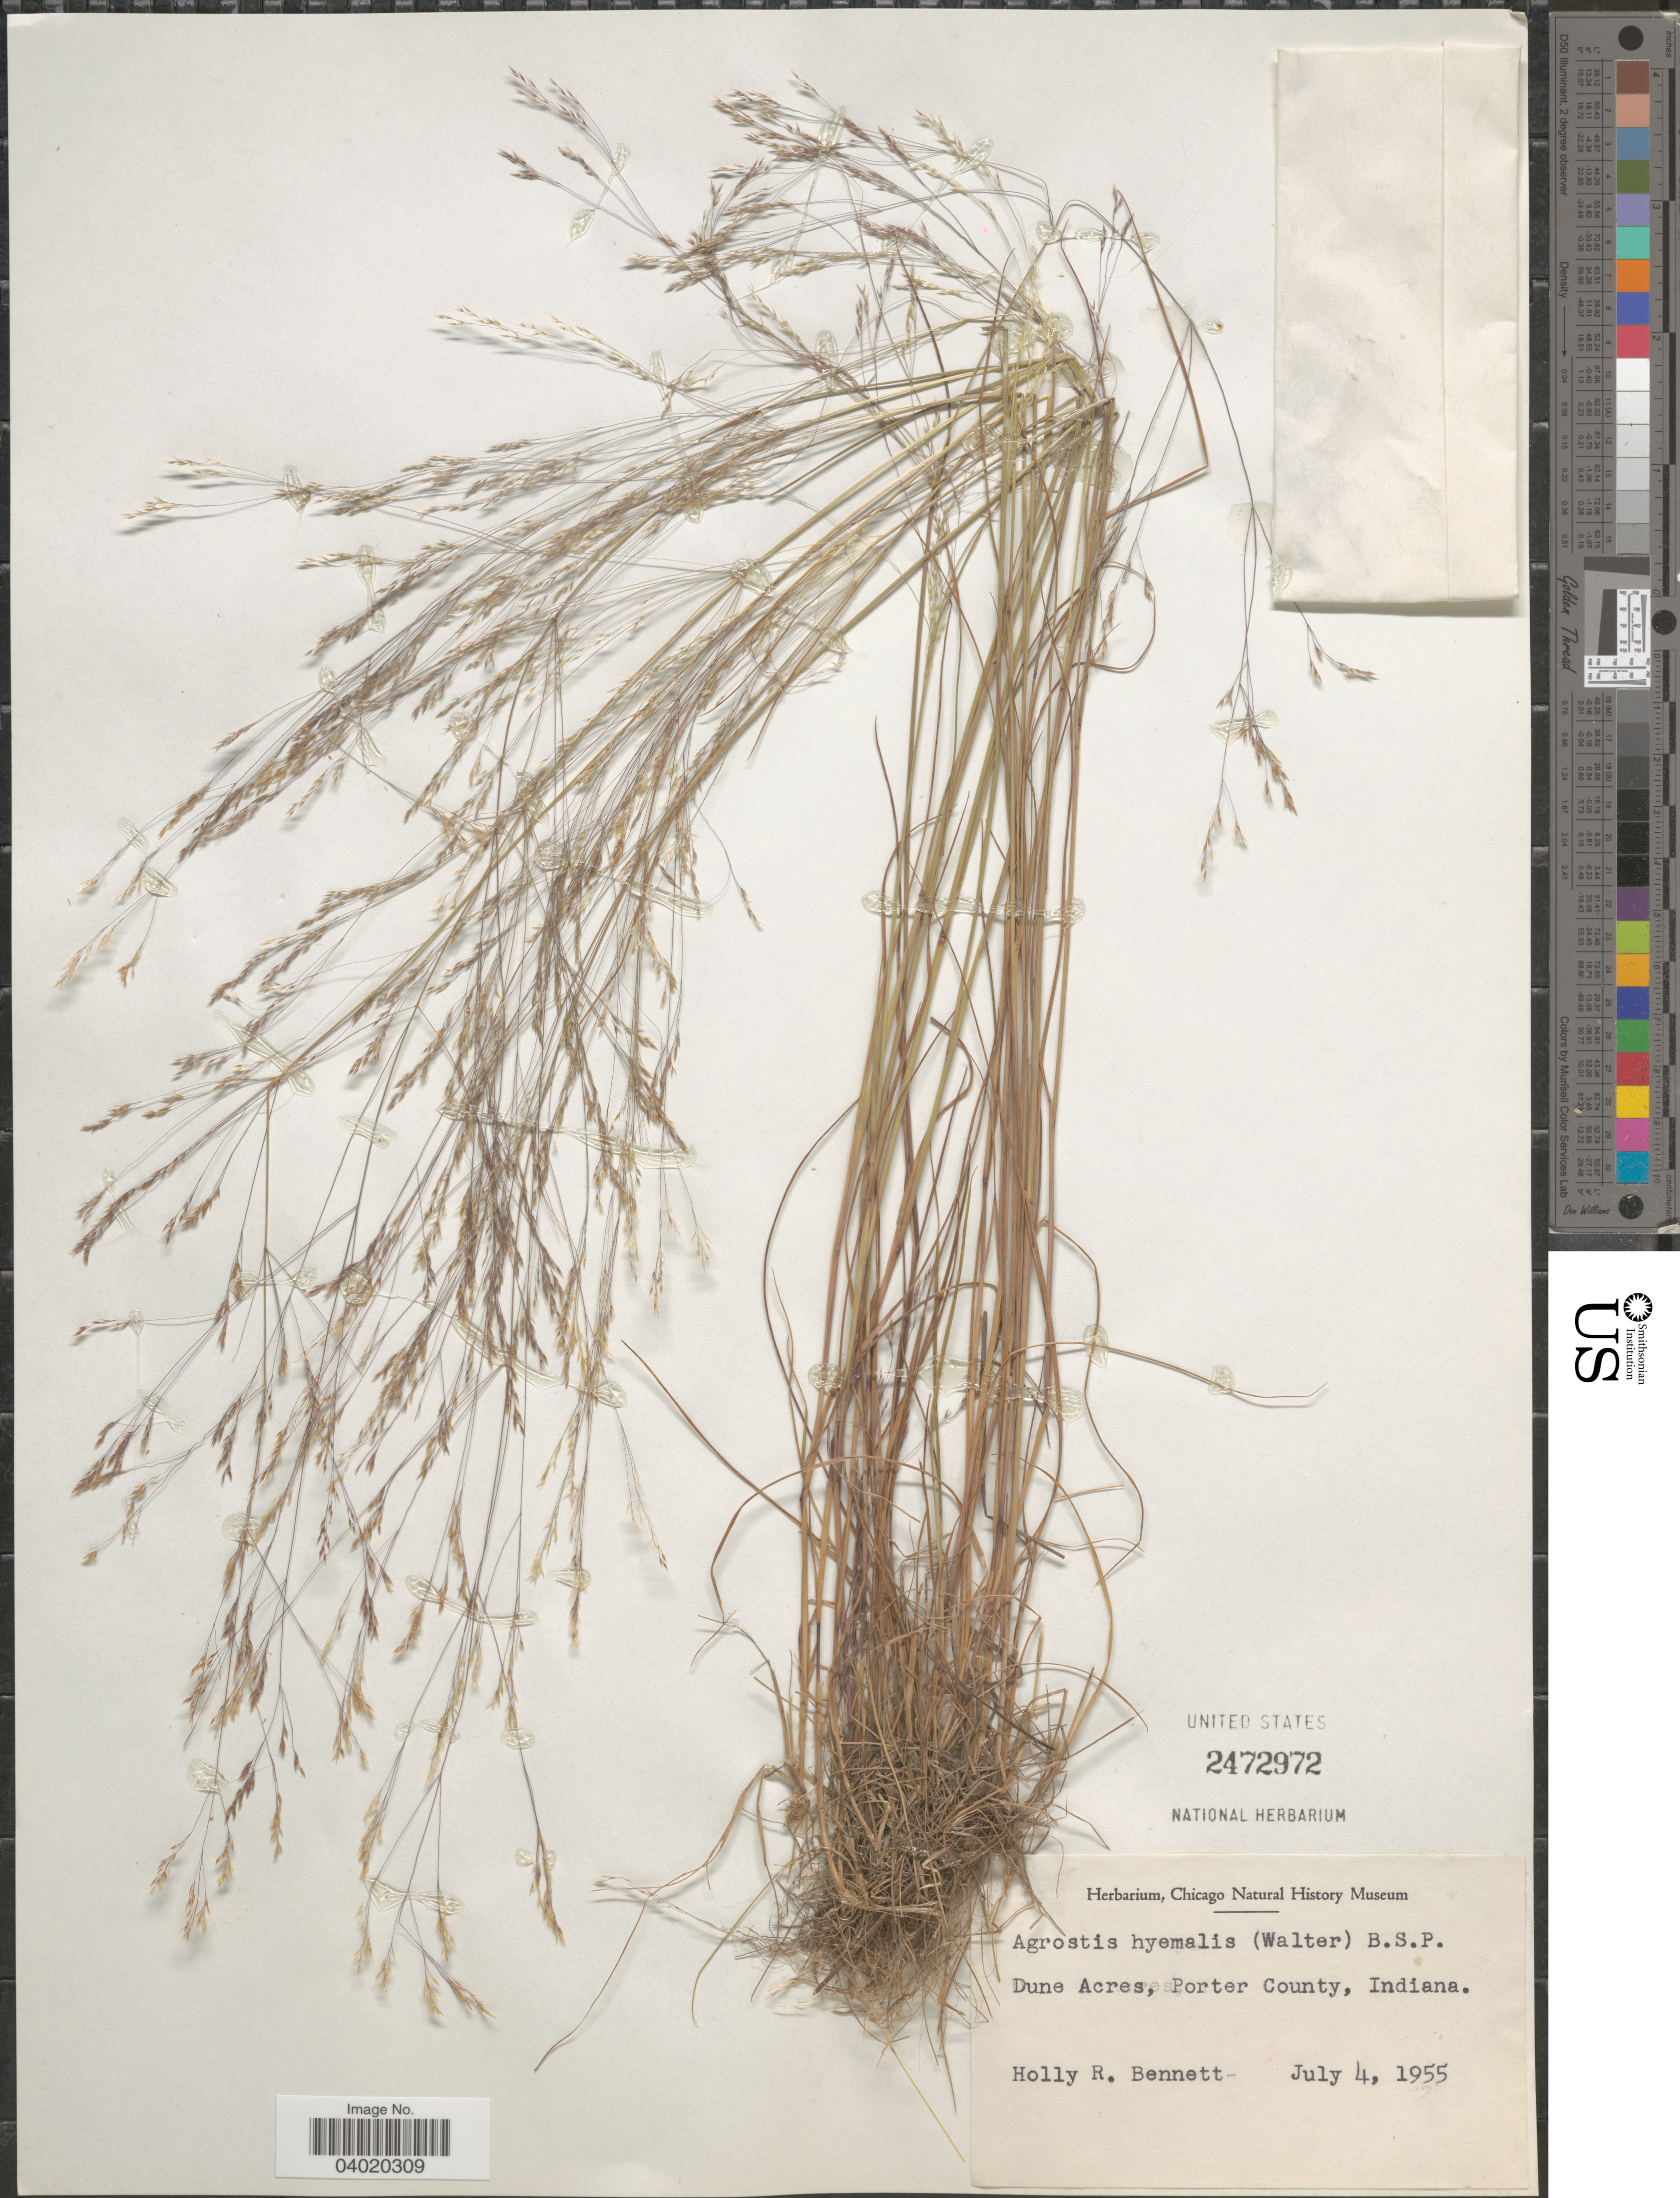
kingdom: Plantae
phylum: Tracheophyta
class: Liliopsida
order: Poales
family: Poaceae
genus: Agrostis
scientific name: Agrostis hyemalis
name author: (Walter) Britton et al.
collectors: H. R. Bennett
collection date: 1955-07-04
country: United States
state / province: Indiana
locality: Dune Acres, Porter County.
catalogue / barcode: US 2472972